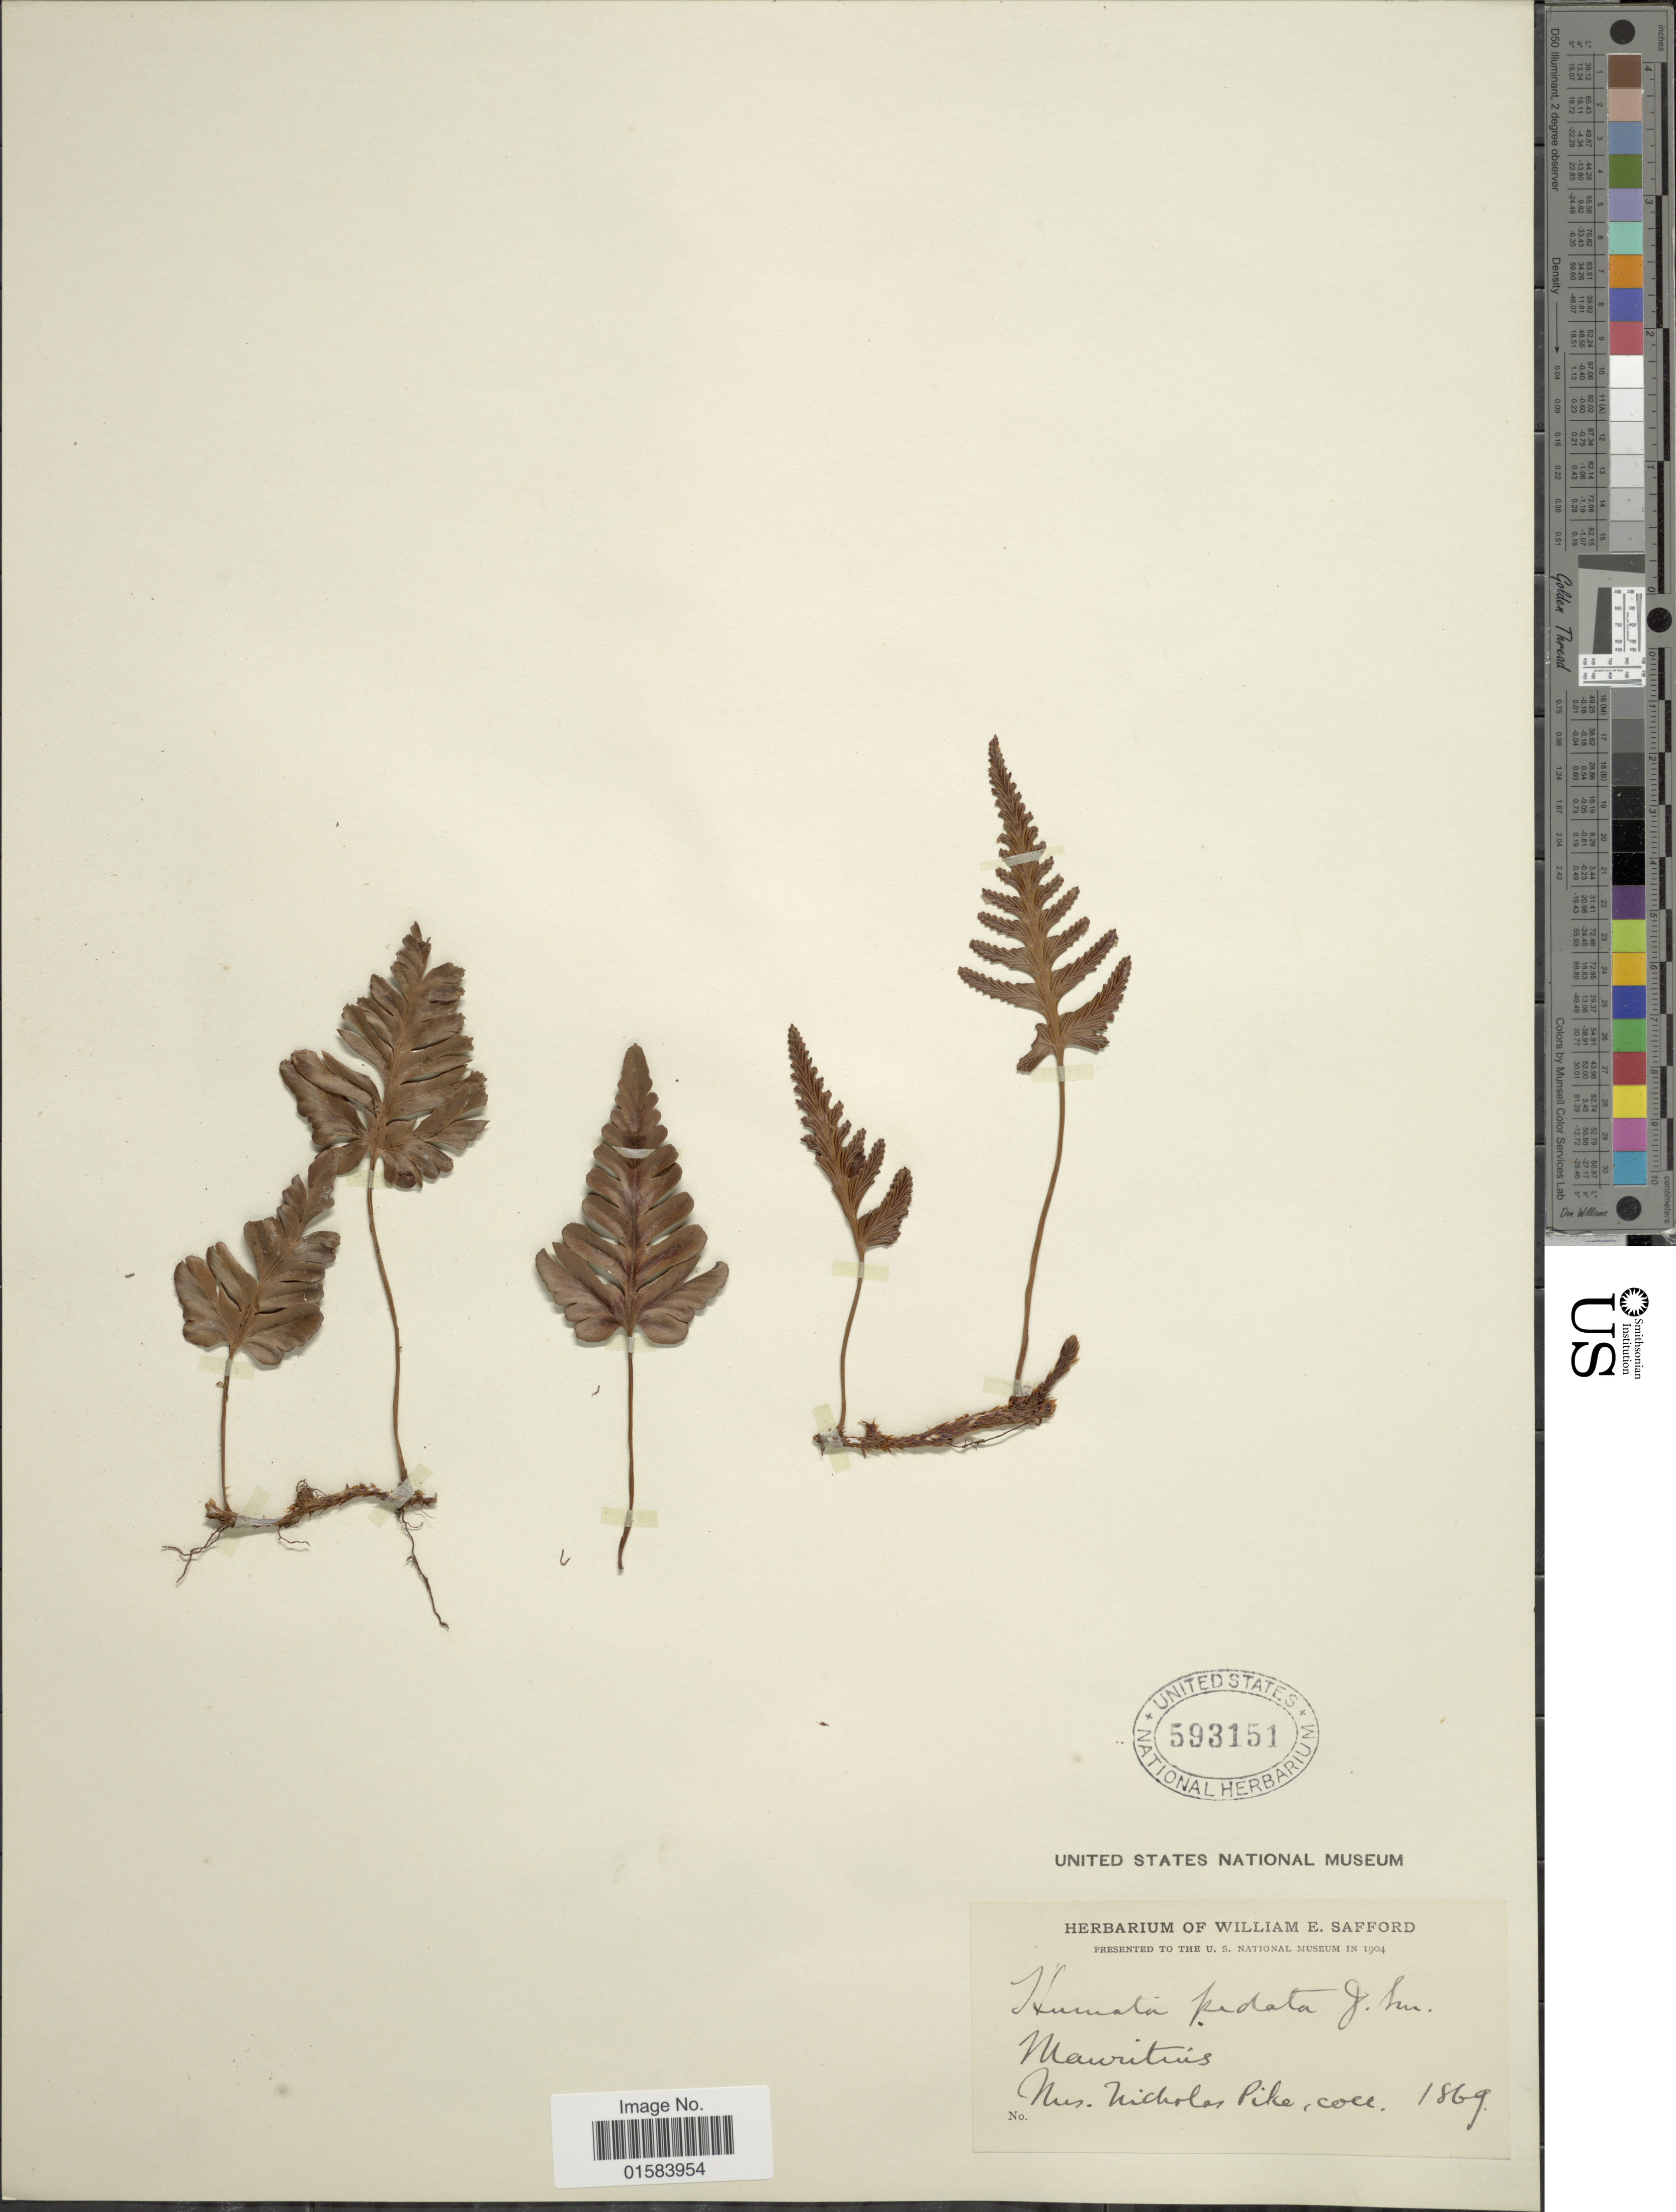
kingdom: Plantae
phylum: Tracheophyta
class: Polypodiopsida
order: Polypodiales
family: Davalliaceae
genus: Davallia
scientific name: Davallia repens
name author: (L. f.) Kuhn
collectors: N. Pike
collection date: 1869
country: Mauritius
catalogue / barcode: US 593151